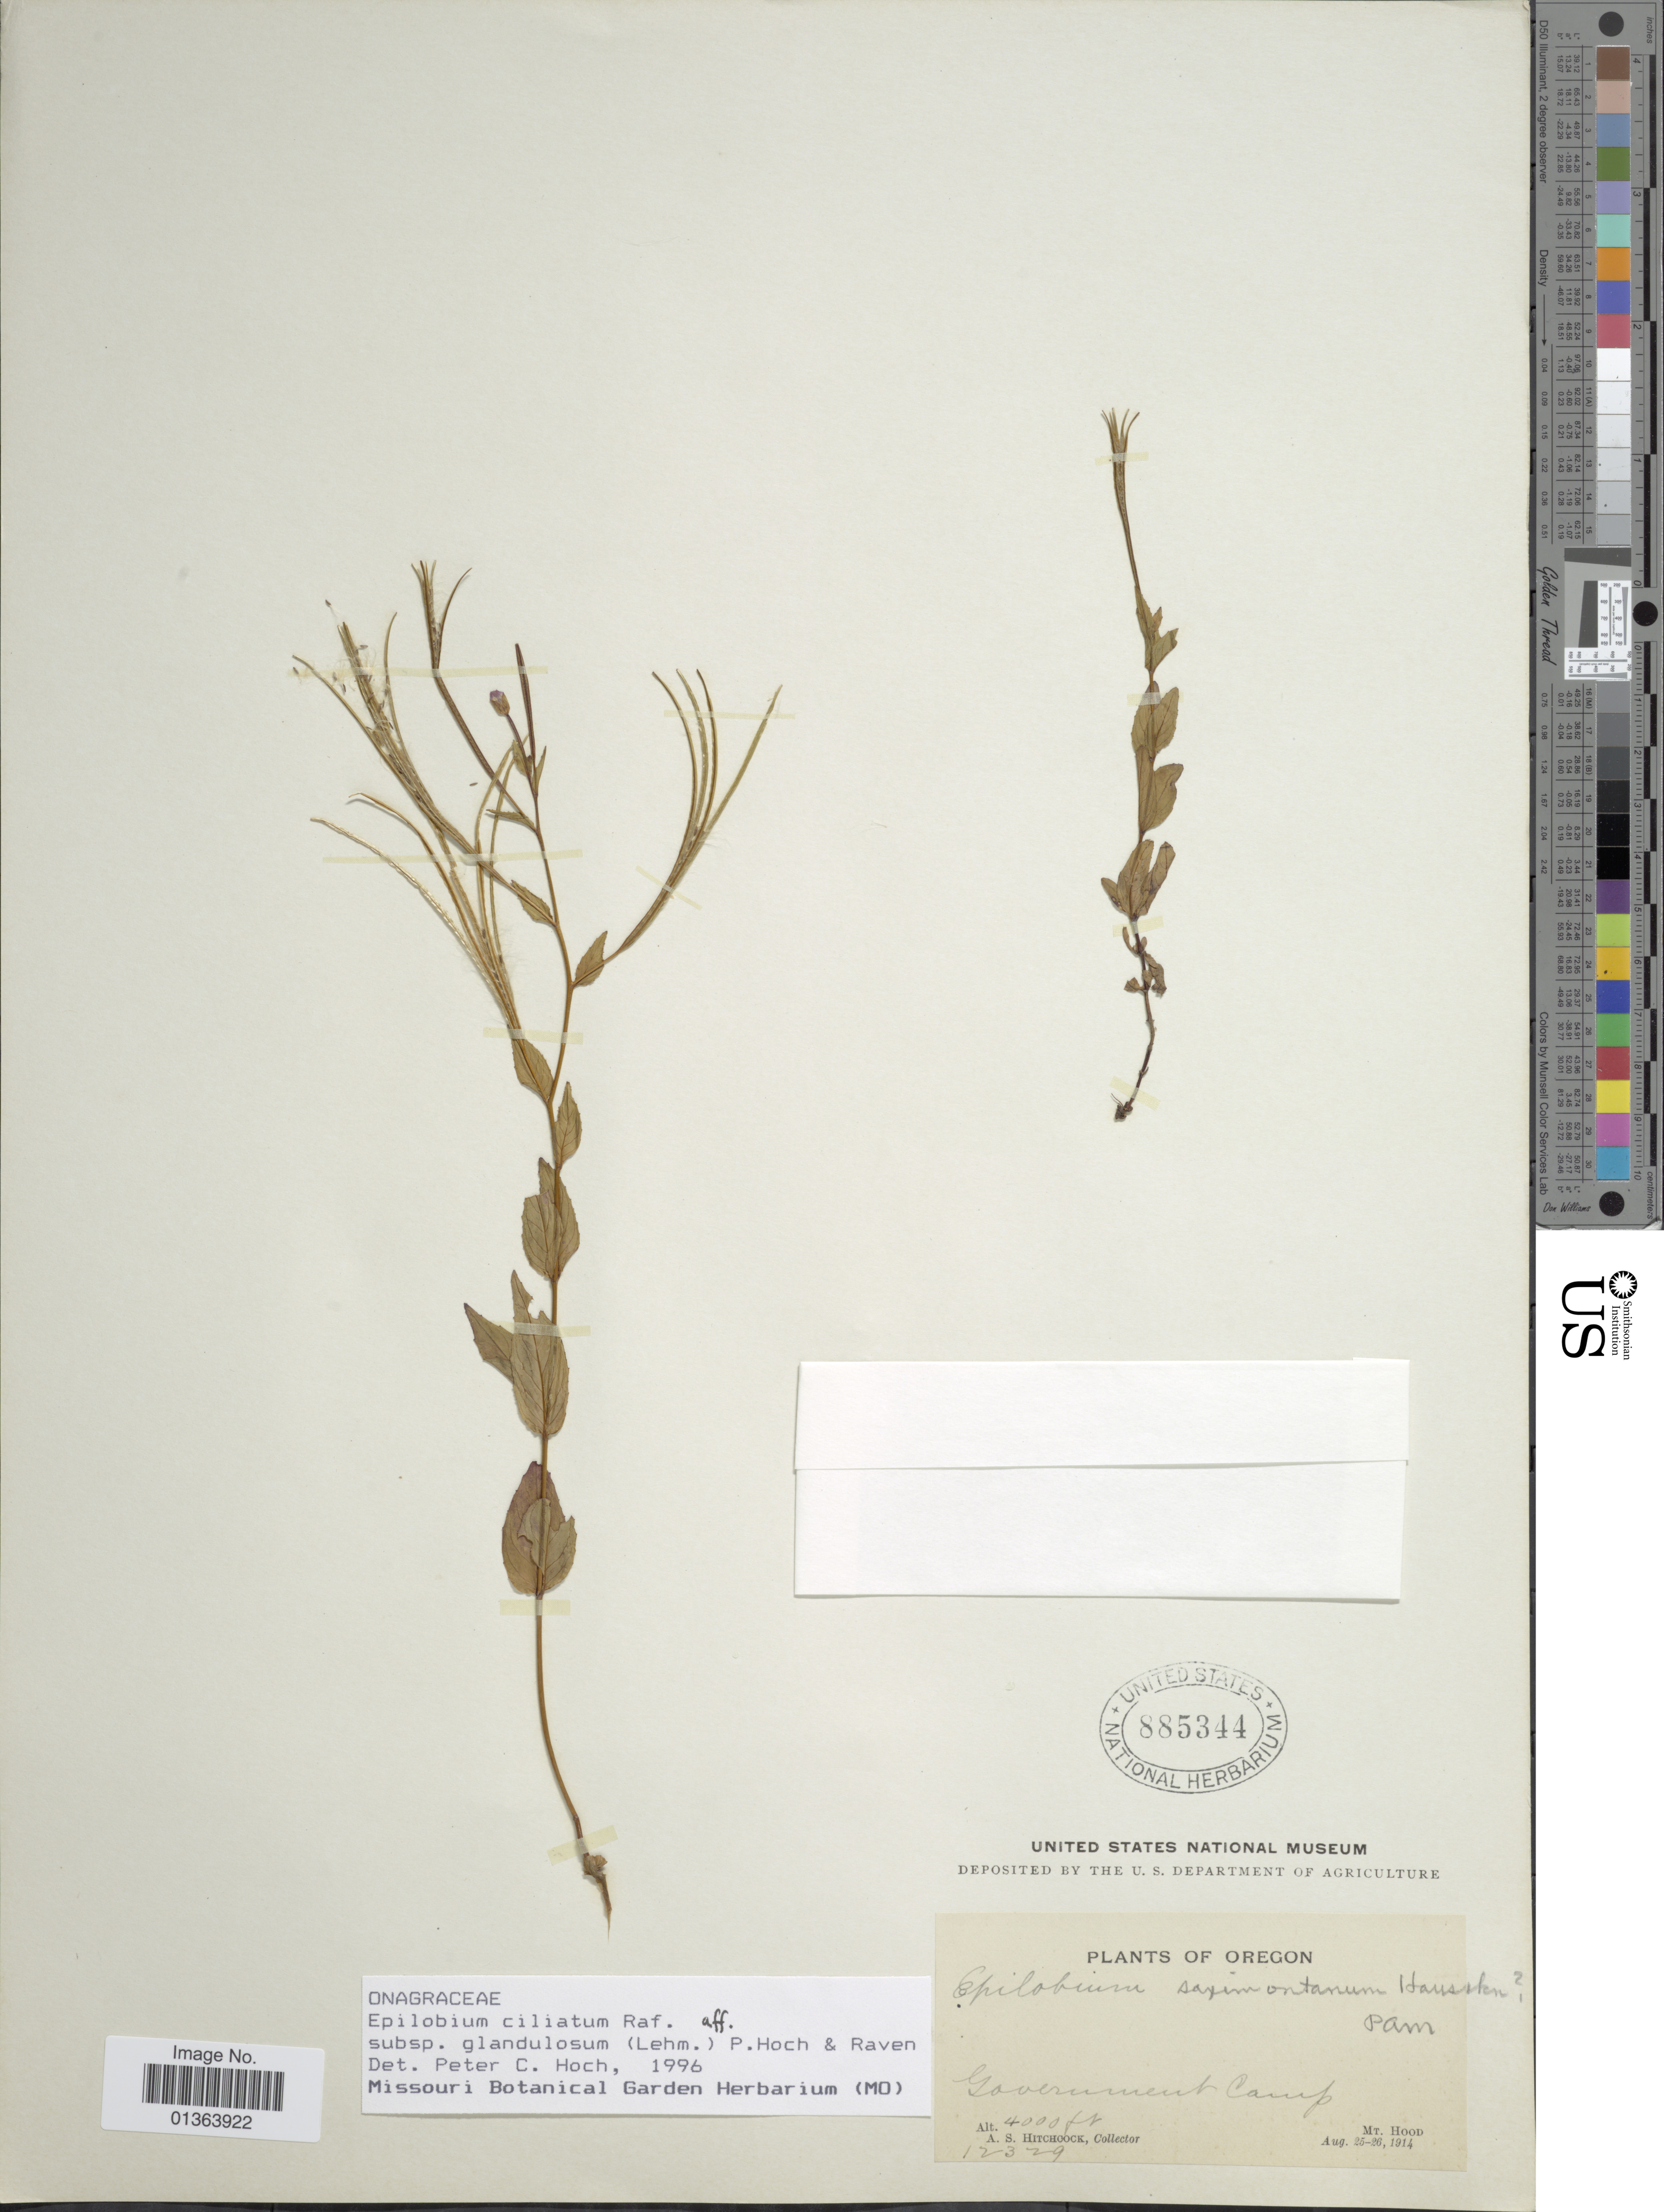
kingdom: Plantae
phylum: Tracheophyta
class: Magnoliopsida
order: Myrtales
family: Onagraceae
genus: Epilobium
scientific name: Epilobium ciliatum subsp. glandulosum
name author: (Lehm.) Hoch & P.H. Raven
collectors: A. S. Hitchcock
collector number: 12329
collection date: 1914-08-25/1914-08-26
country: United States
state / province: Oregon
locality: Government Camp. Mt. Hood.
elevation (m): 1219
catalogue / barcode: US 885344